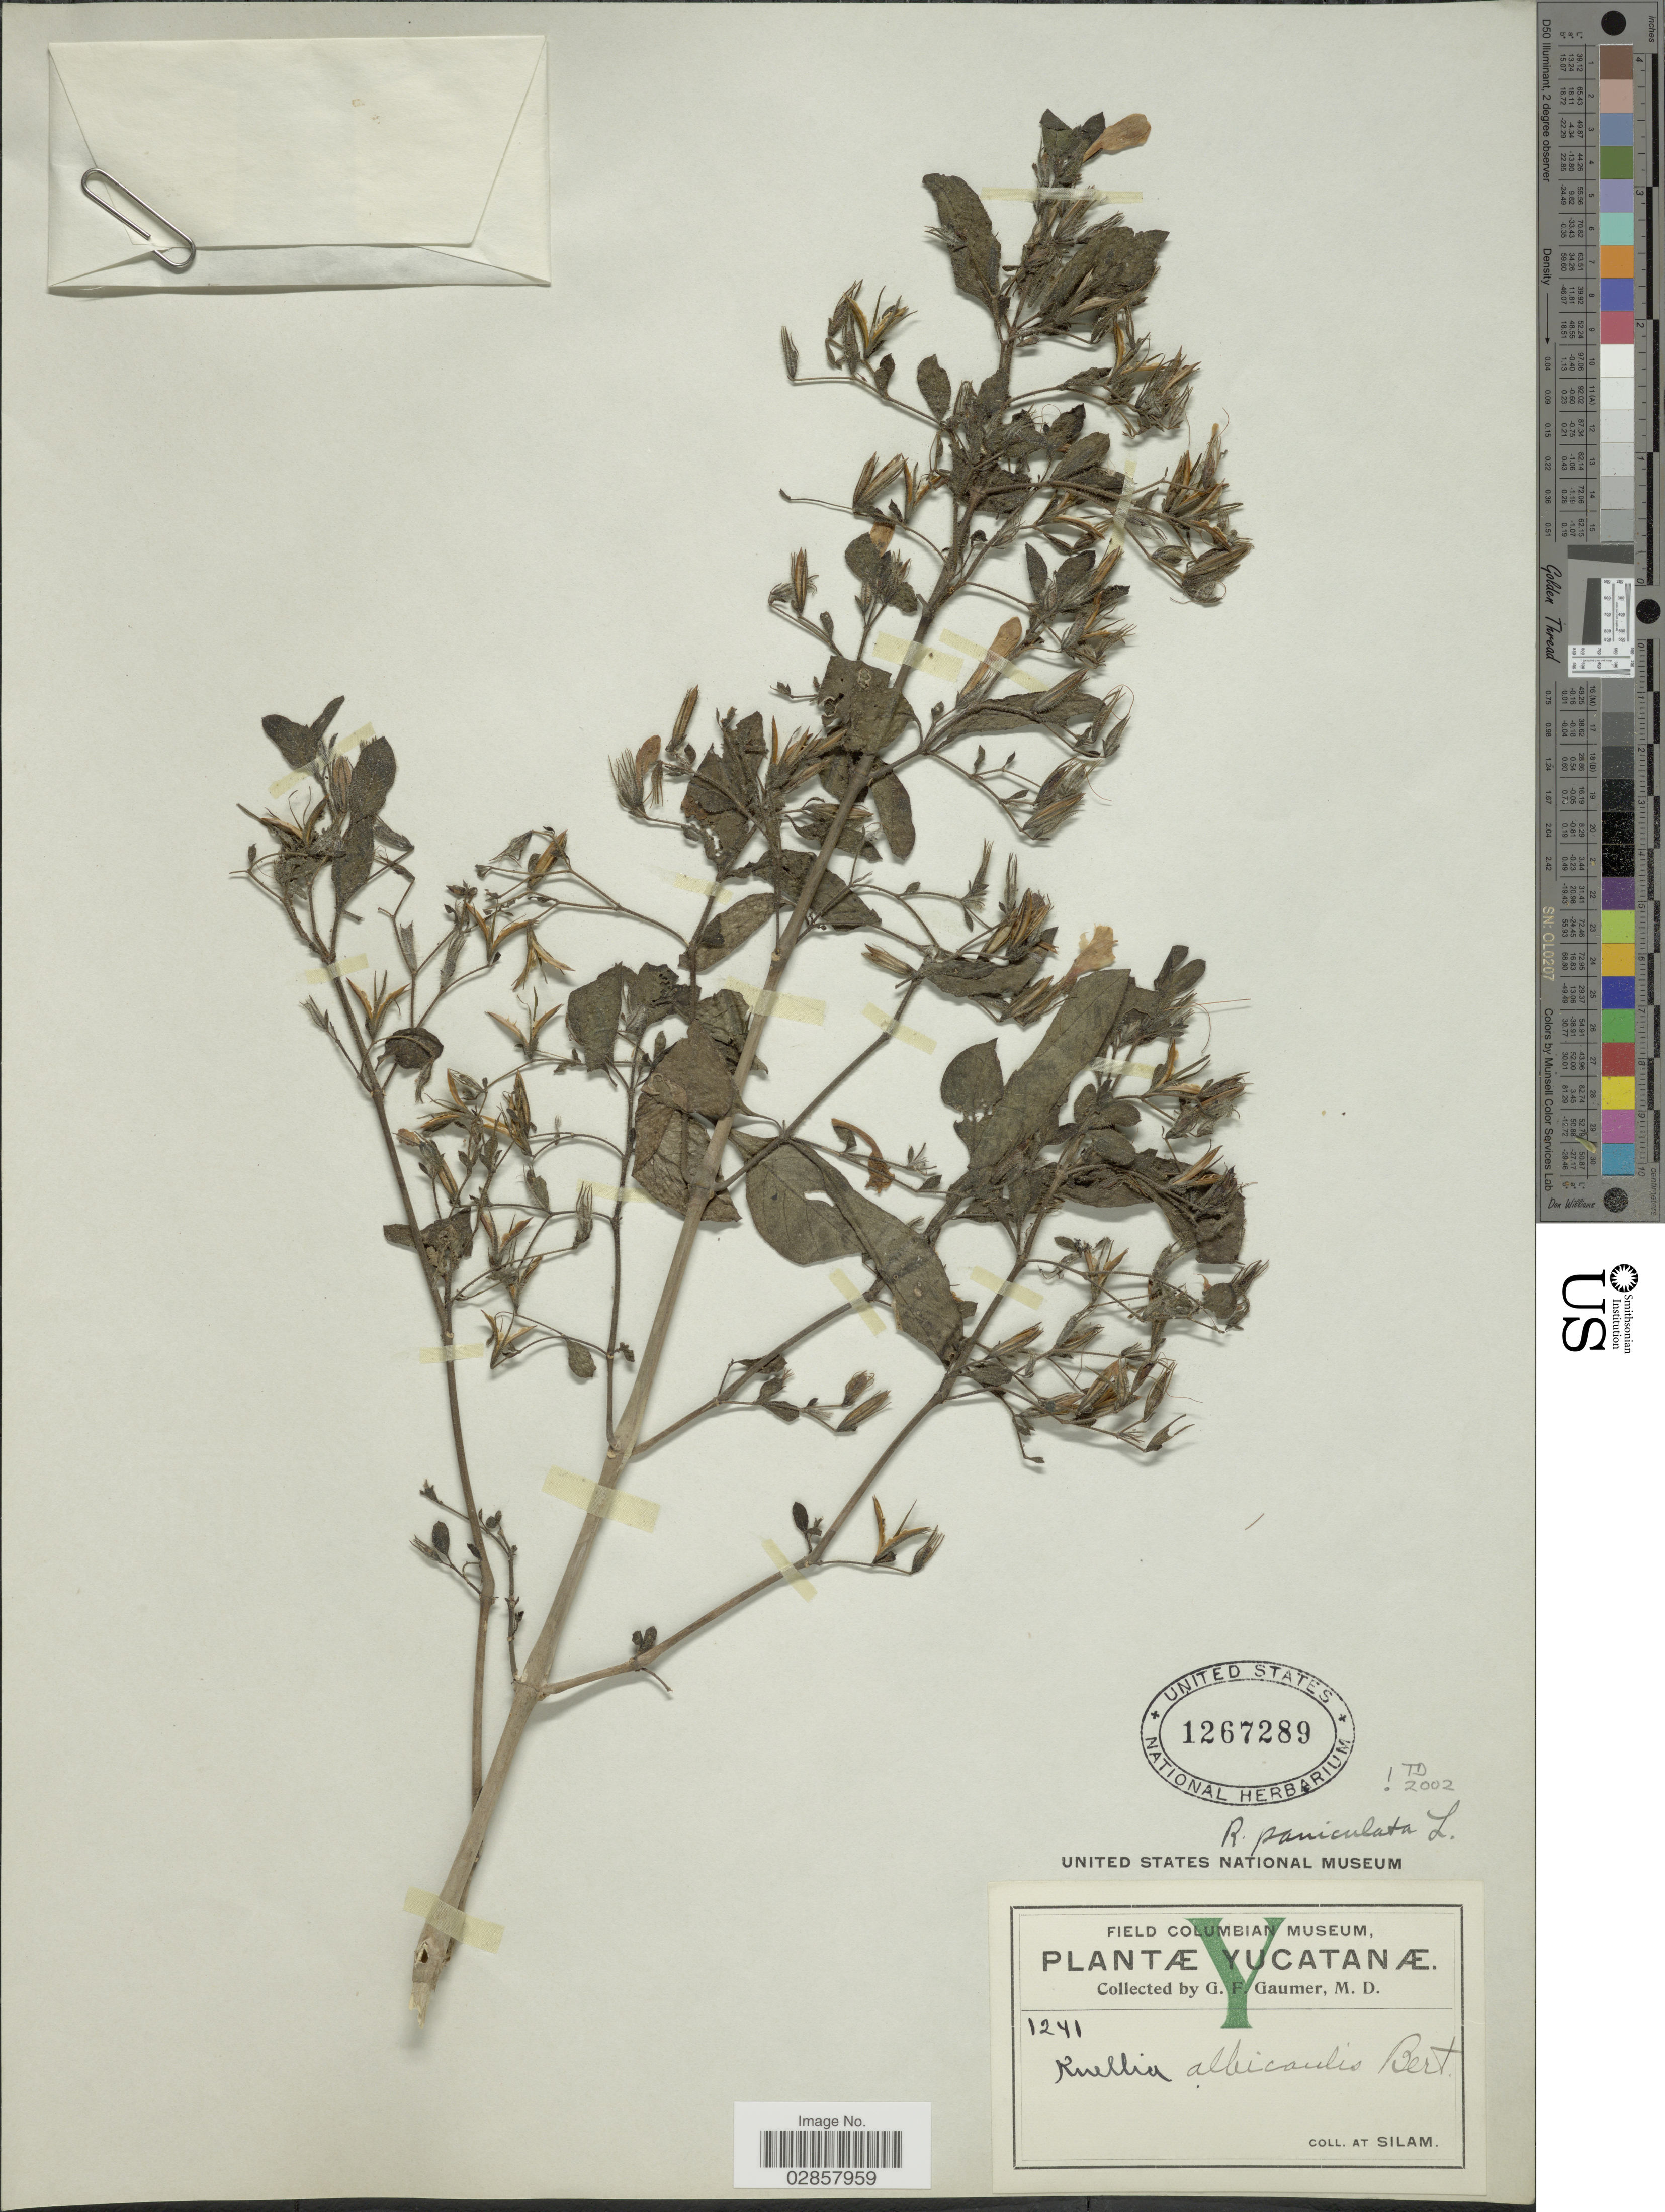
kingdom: Plantae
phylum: Tracheophyta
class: Magnoliopsida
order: Lamiales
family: Acanthaceae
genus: Ruellia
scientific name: Ruellia paniculata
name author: L.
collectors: G. F. Gaumer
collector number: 1241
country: Mexico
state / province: Yucatán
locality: Silam.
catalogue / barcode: US 1267289